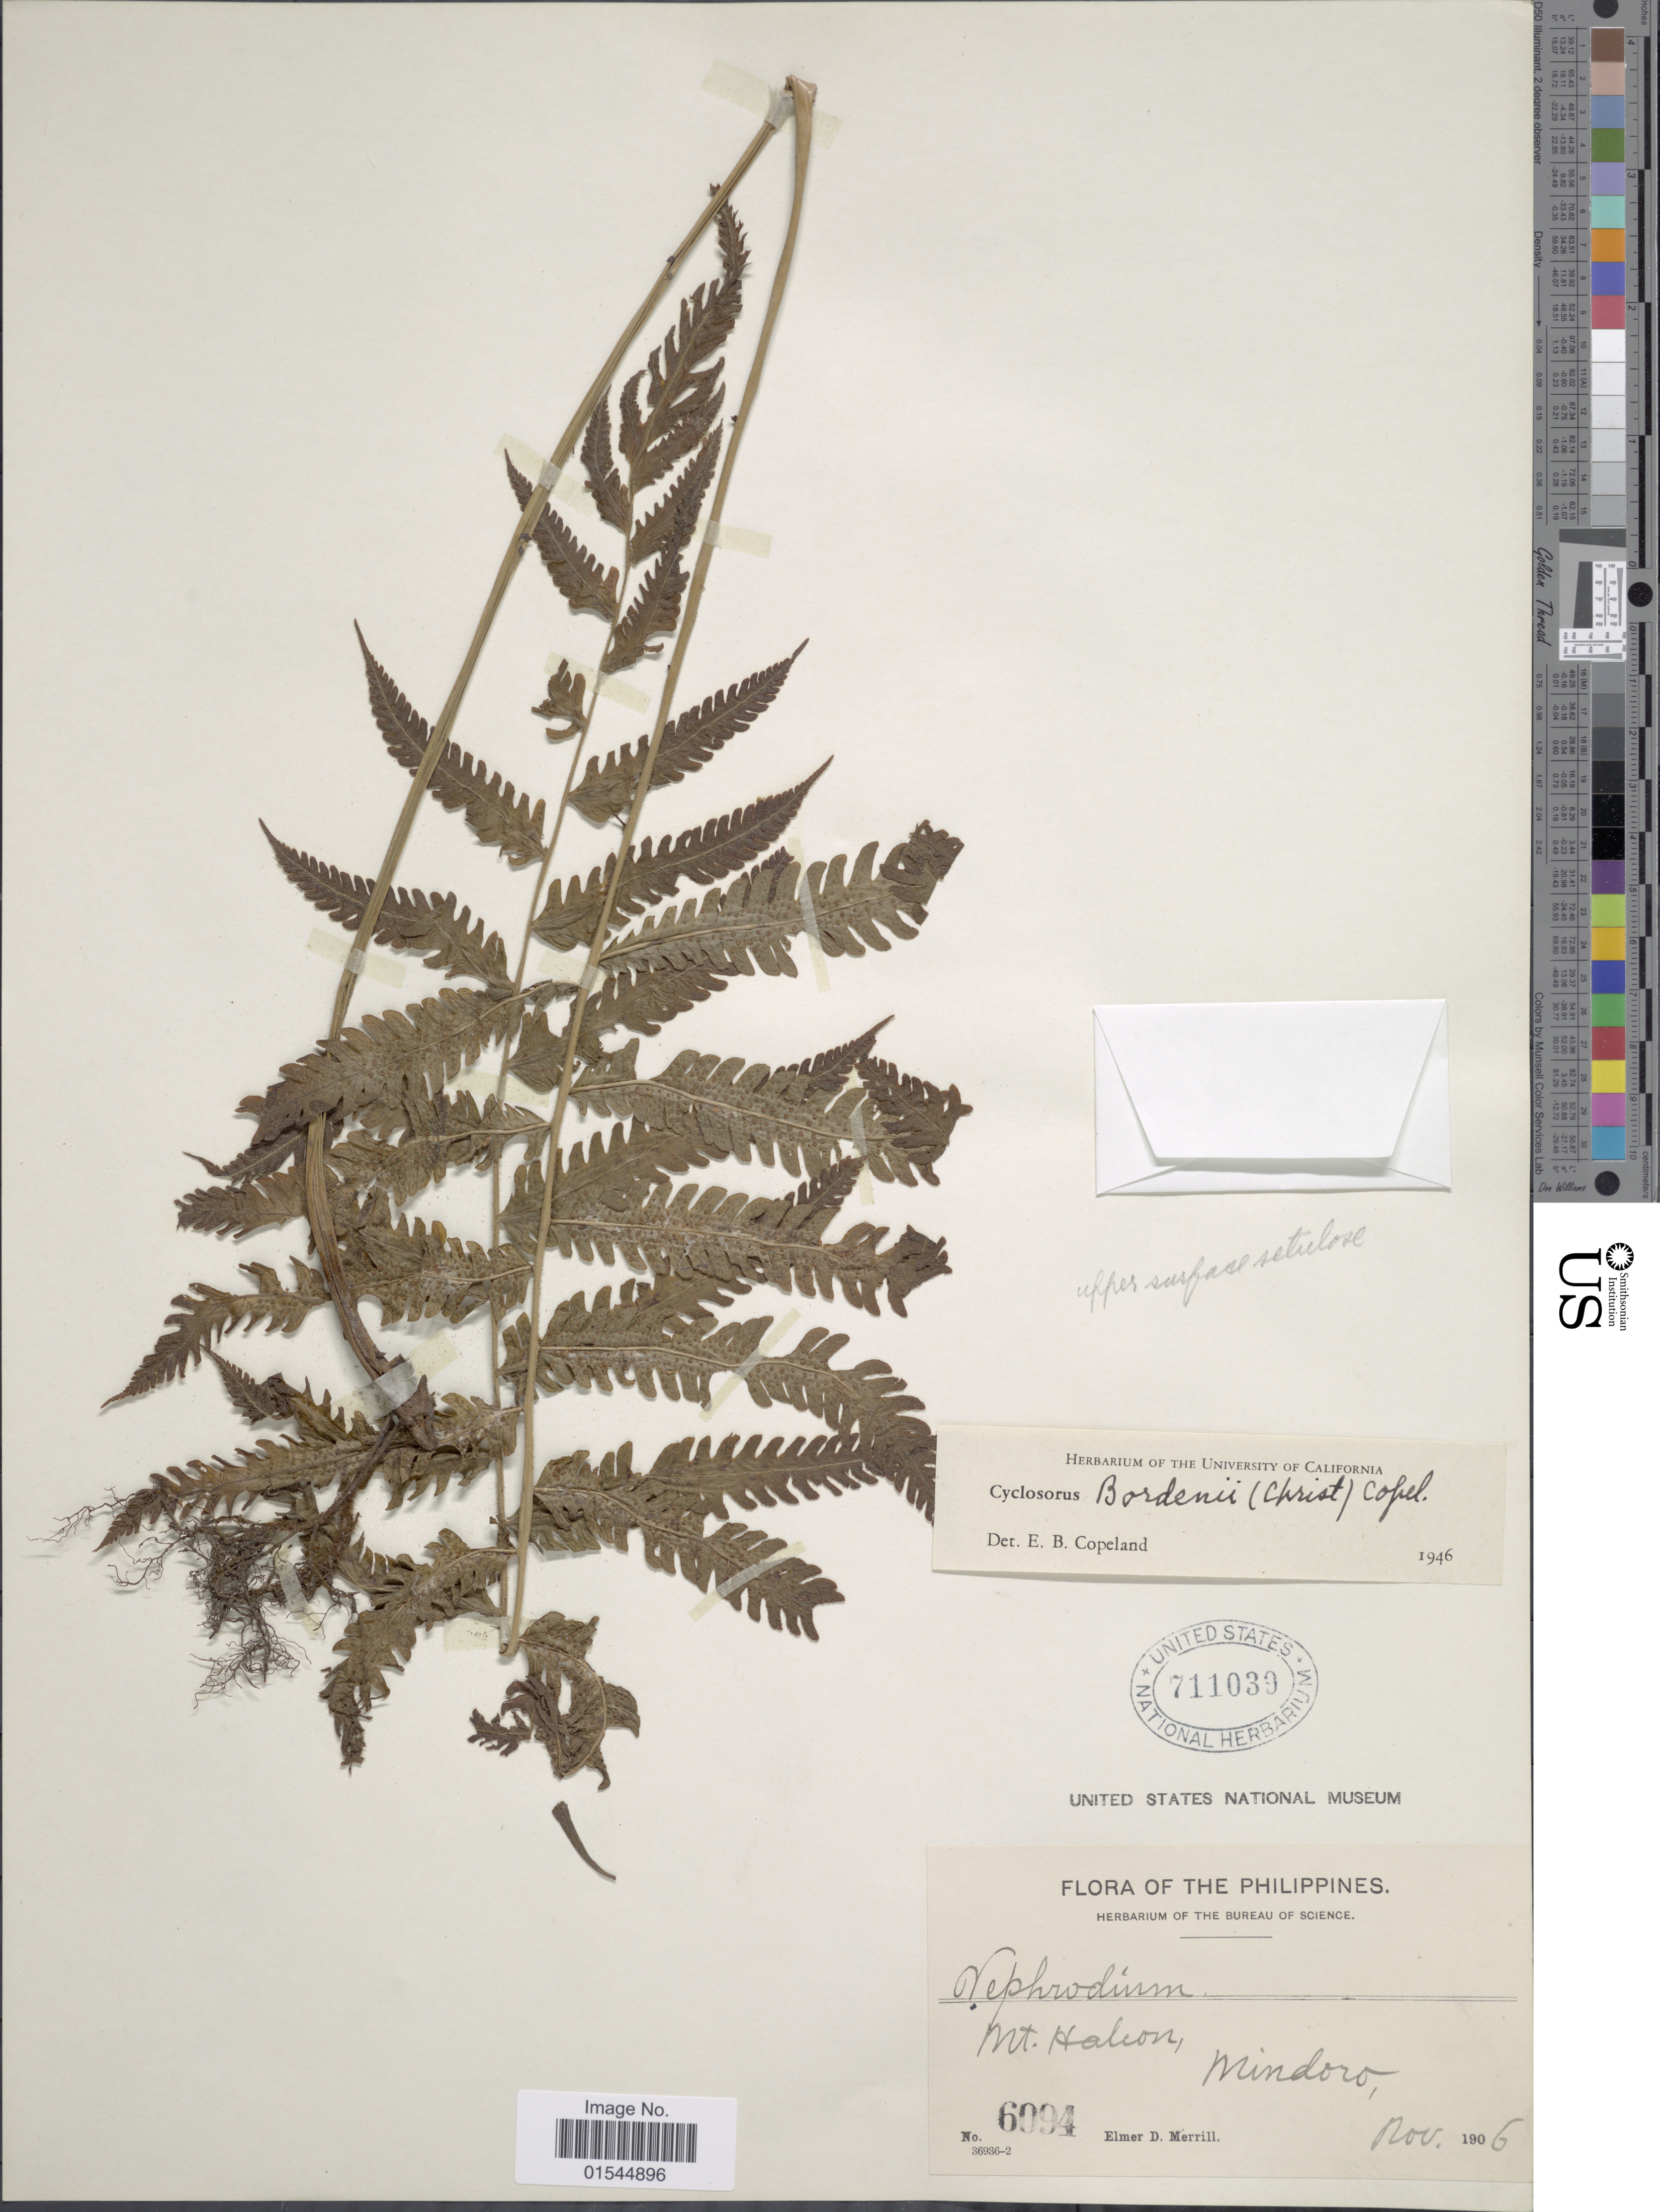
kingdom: Plantae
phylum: Tracheophyta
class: Polypodiopsida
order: Polypodiales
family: Thelypteridaceae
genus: Sphaerostephanos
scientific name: Sphaerostephanos heterocarpus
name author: (Blume) Holttum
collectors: E. D. Merrill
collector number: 6094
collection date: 1906-11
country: Philippines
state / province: Mimaropa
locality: Mt. Halcon, Mindoro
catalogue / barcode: US 711039